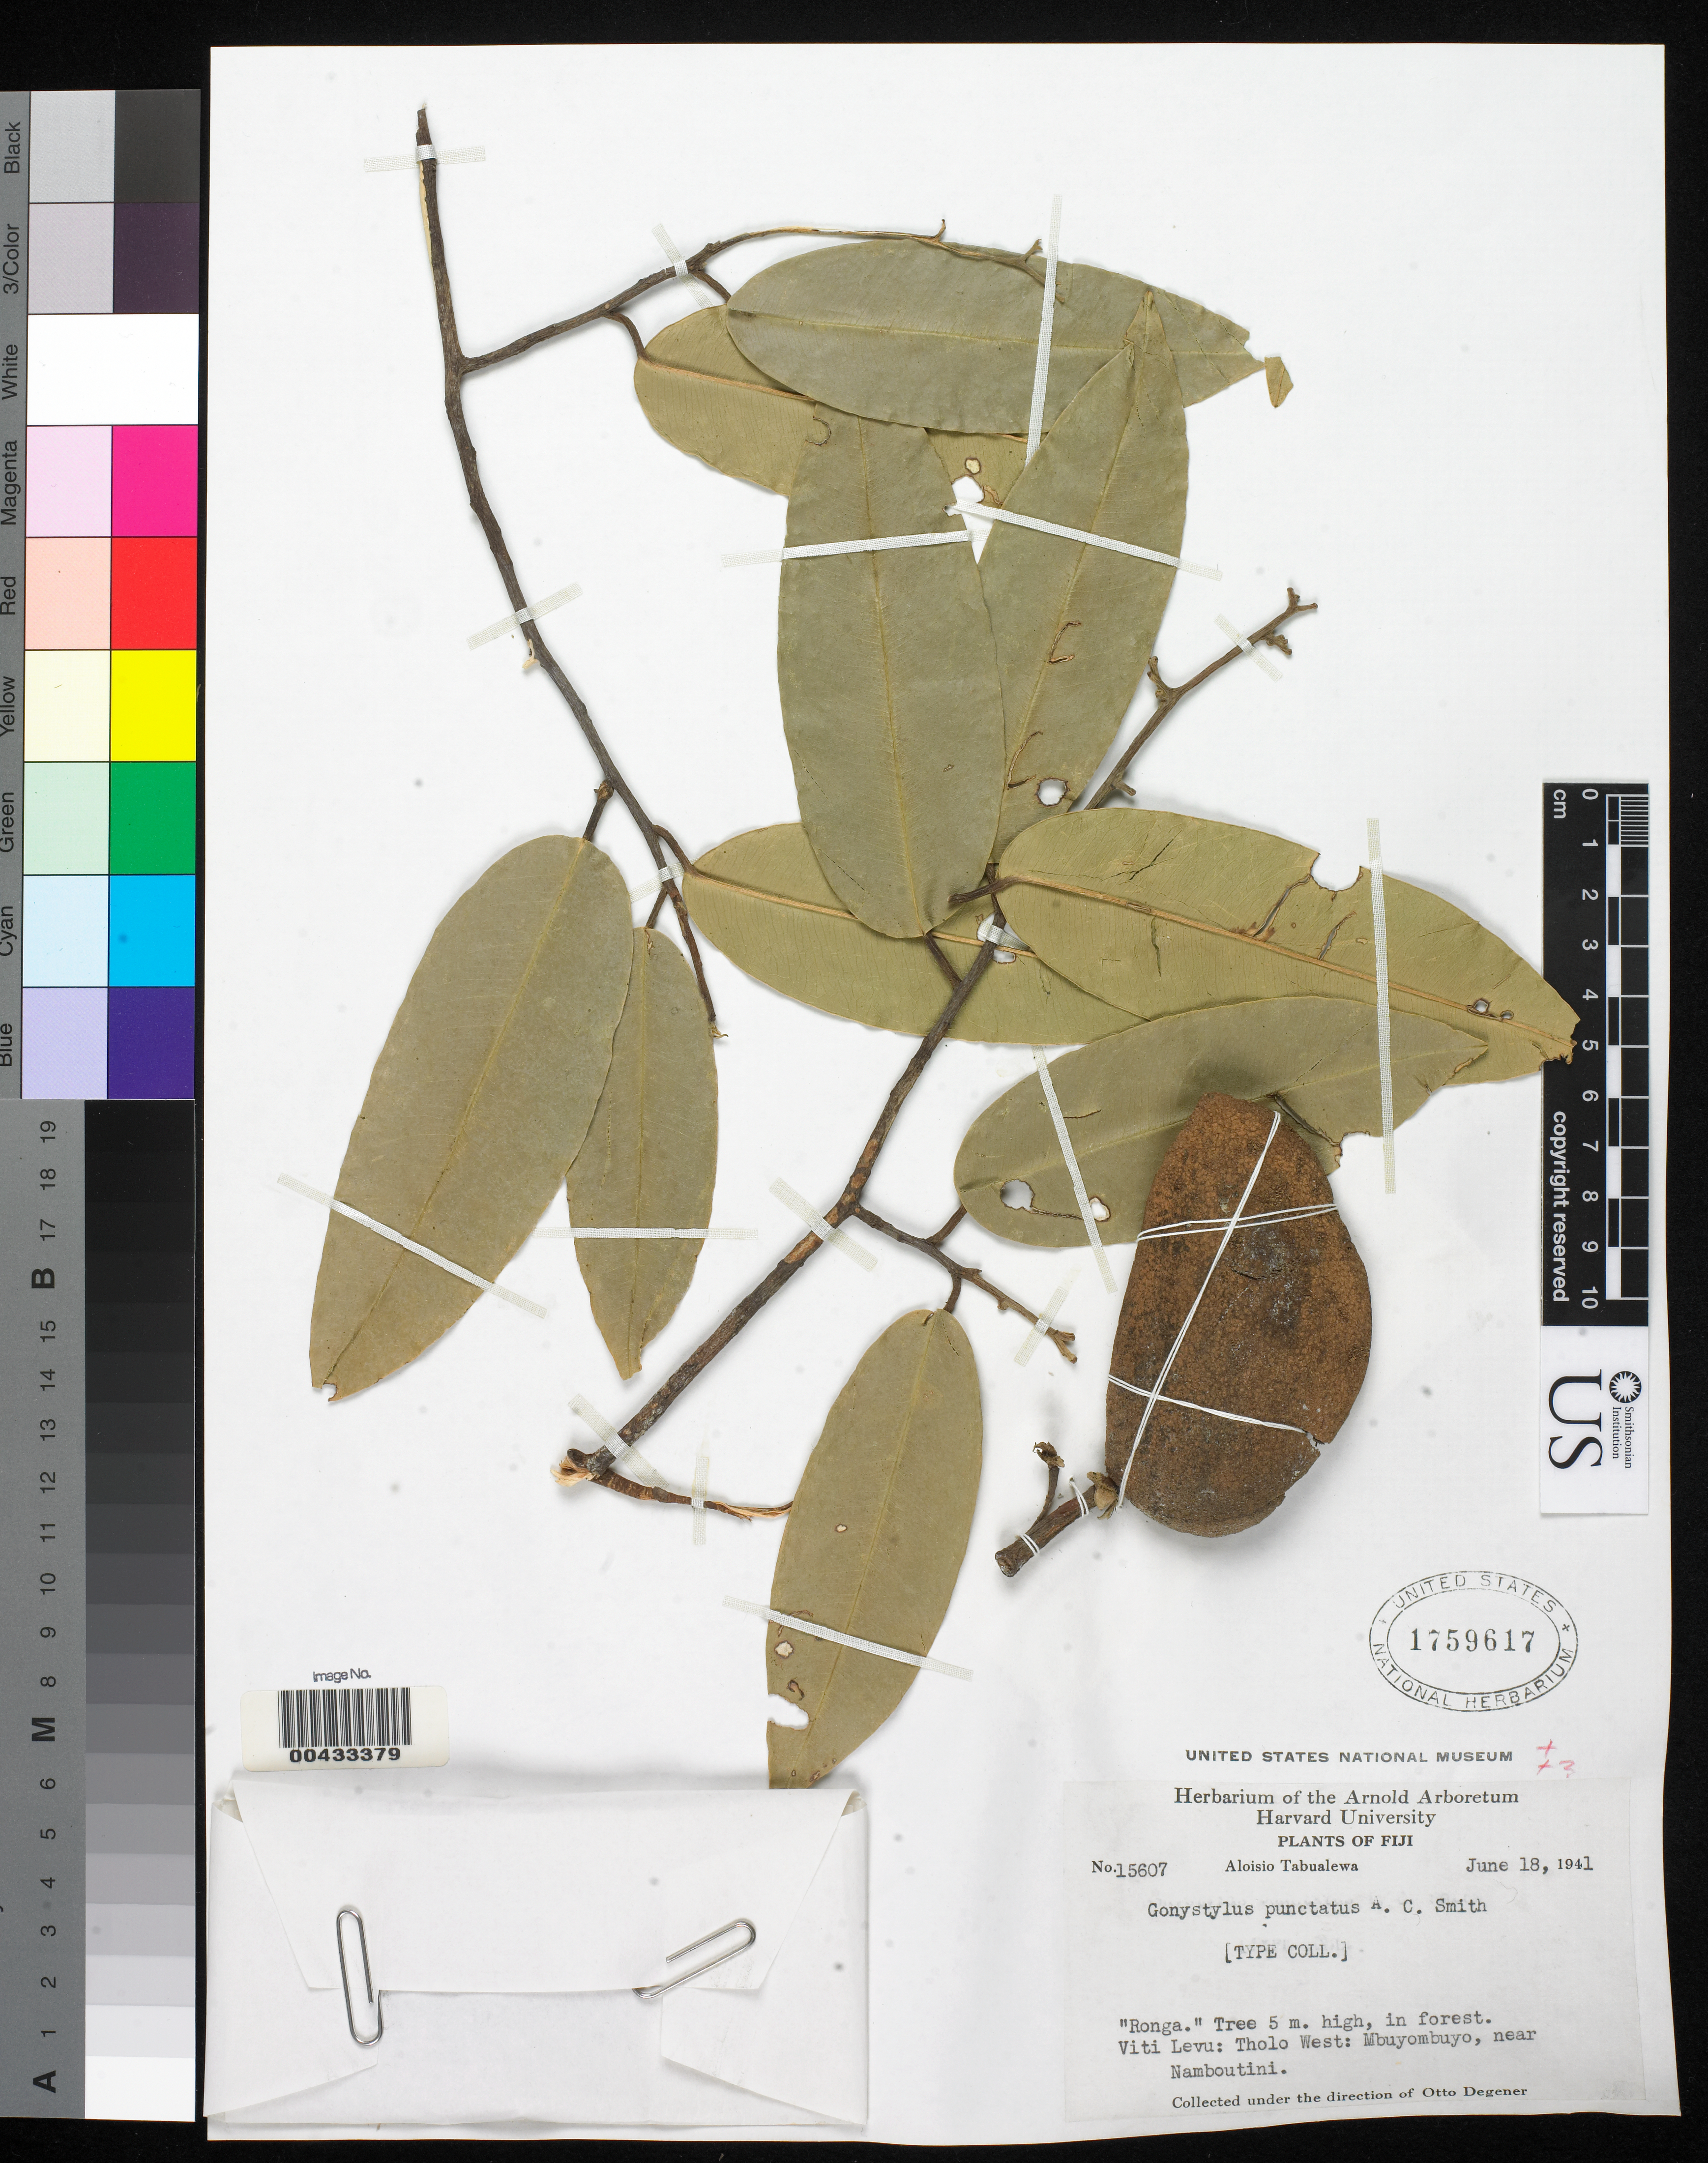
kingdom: Plantae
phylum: Tracheophyta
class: Magnoliopsida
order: Malvales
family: Thymelaeaceae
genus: Gonystylus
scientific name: Gonystylus punctatus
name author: A.C. Sm.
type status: Isotype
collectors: A. Tabualewa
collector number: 15607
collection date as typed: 18 Jun 1941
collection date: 1941-06-18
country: Fiji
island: Viti Levu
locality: Tholo West, Mbuyombuyo, near Namboutini. [Viti Levu Group]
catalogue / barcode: US 1759617